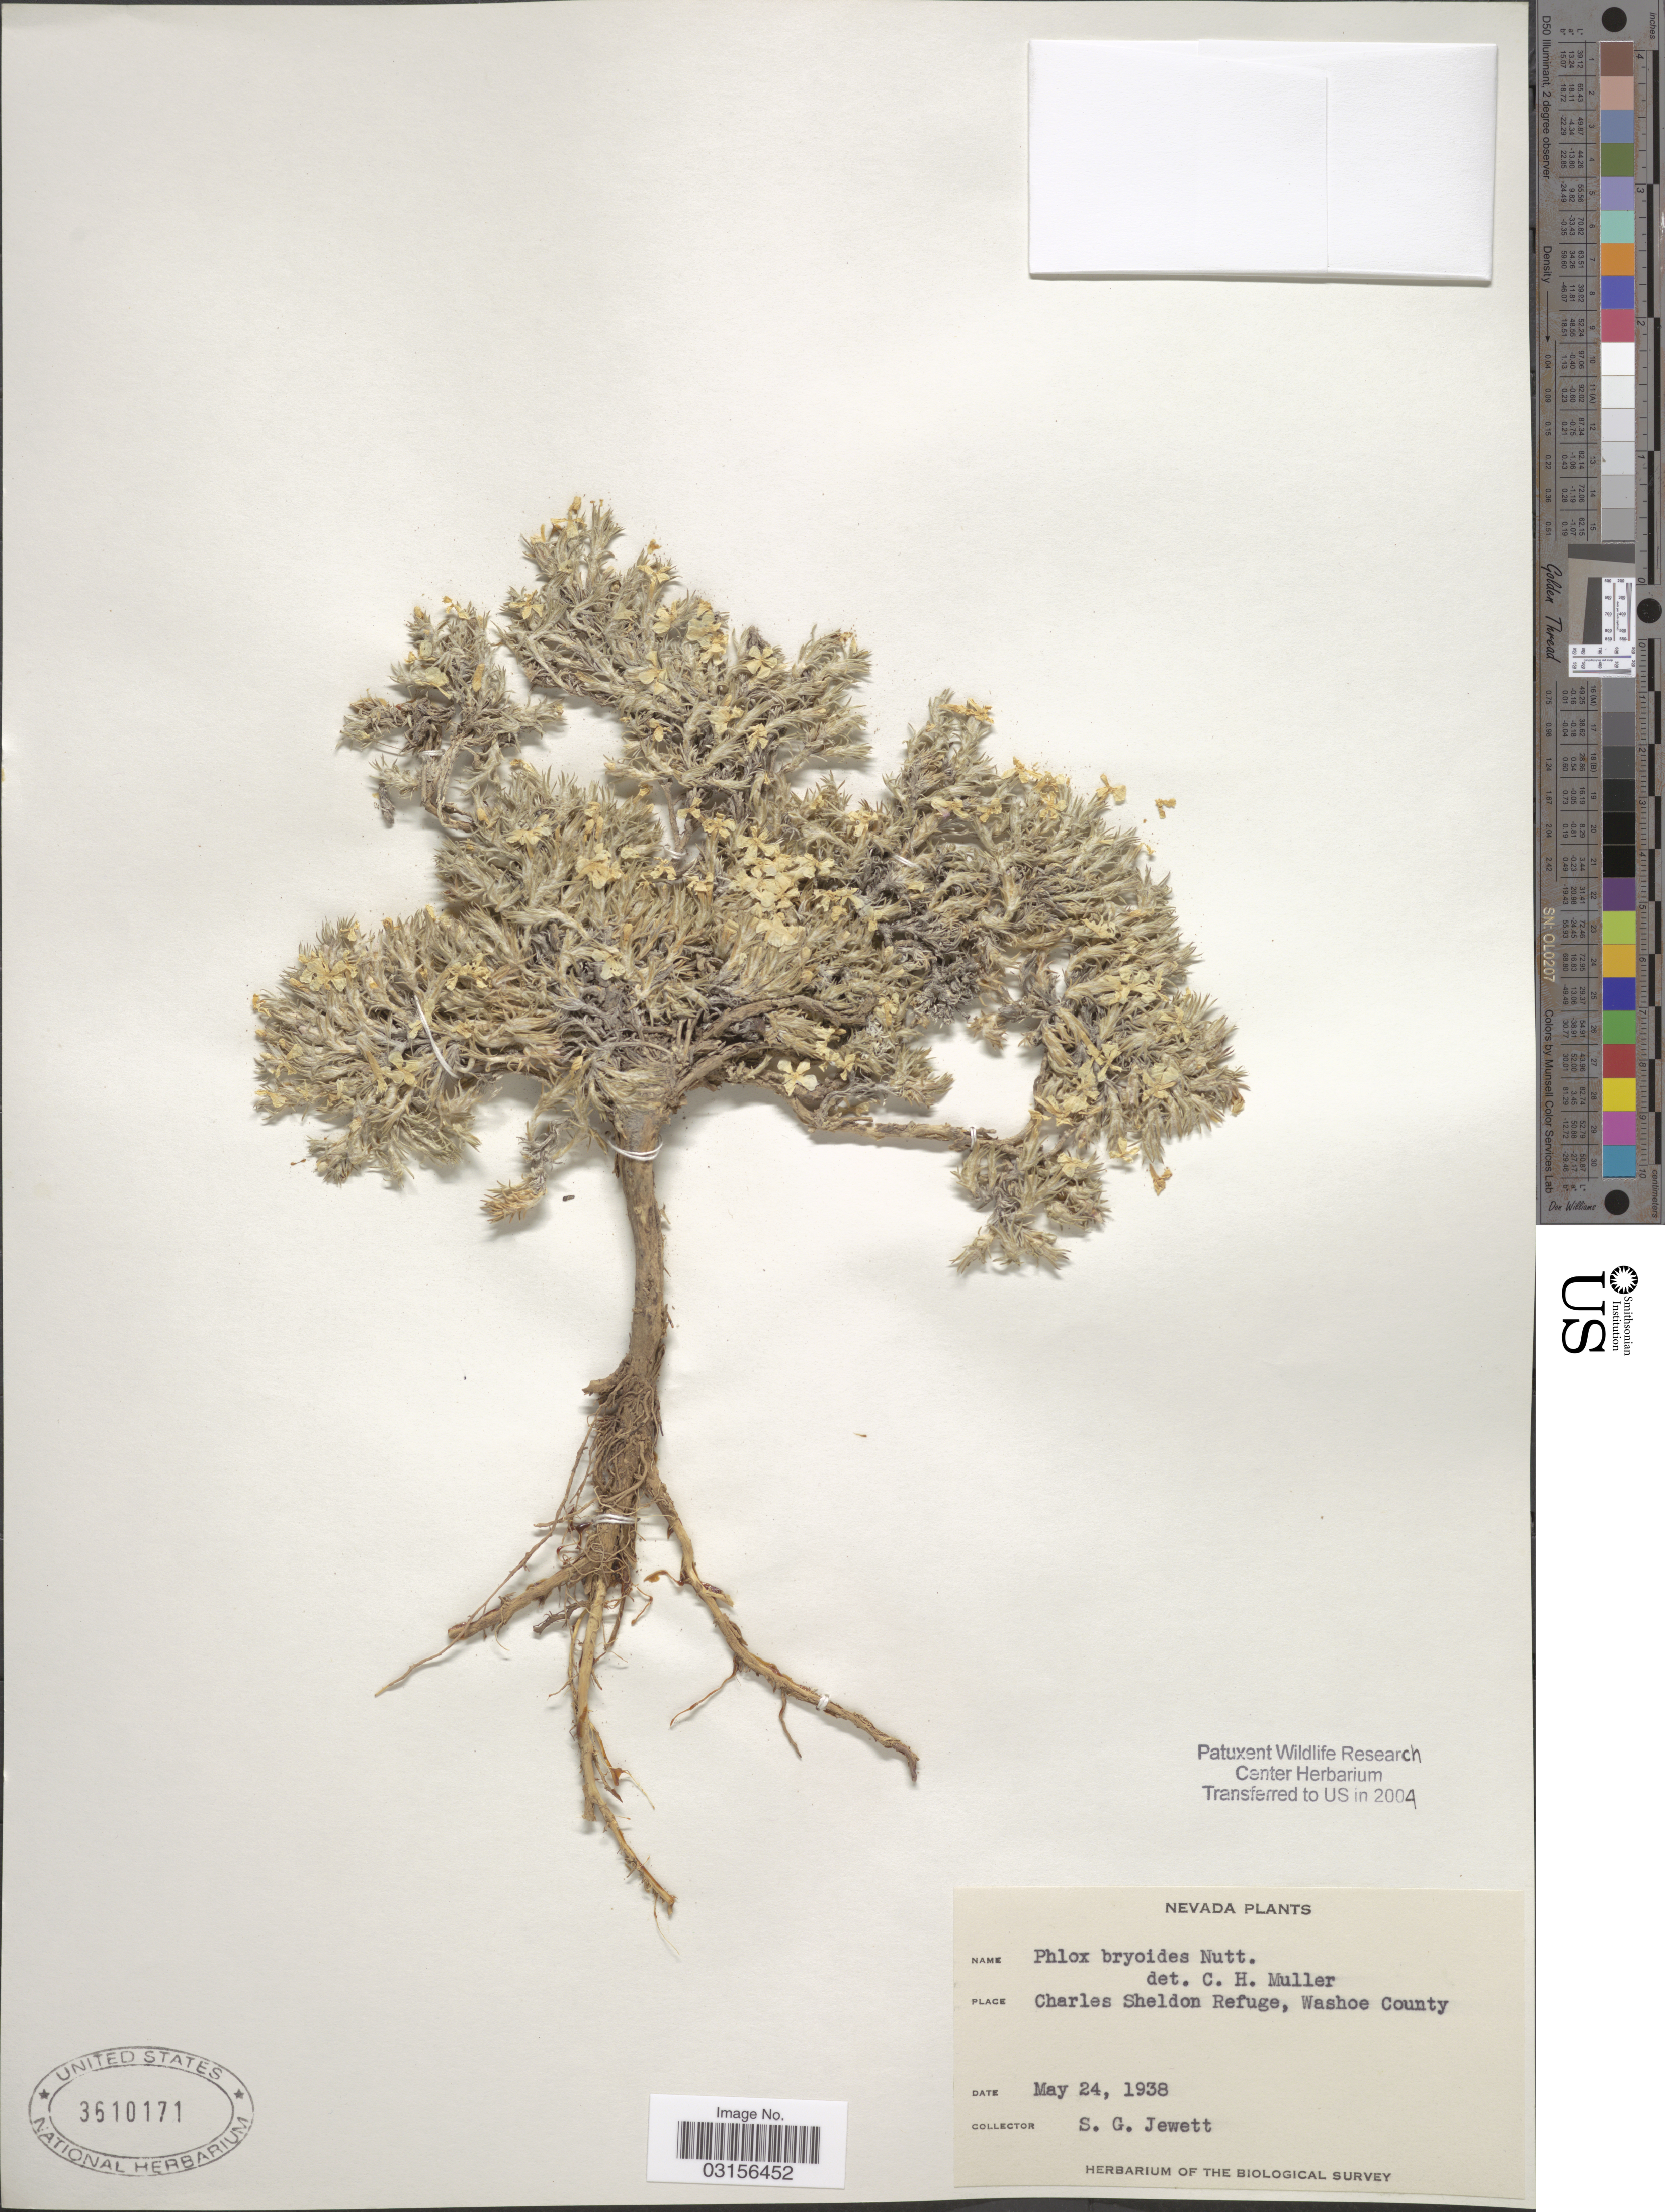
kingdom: Plantae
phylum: Tracheophyta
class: Magnoliopsida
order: Ericales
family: Polemoniaceae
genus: Phlox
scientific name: Phlox hoodii subsp. canescens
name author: (Torr. & A. Gray) Wherry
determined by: Mayfield, M. H.; Ferguson, C. J.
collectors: S. Jewett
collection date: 1938-05-24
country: United States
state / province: Nevada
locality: Charles Sheldon Refuge, Washoe County.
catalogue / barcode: US 3610171